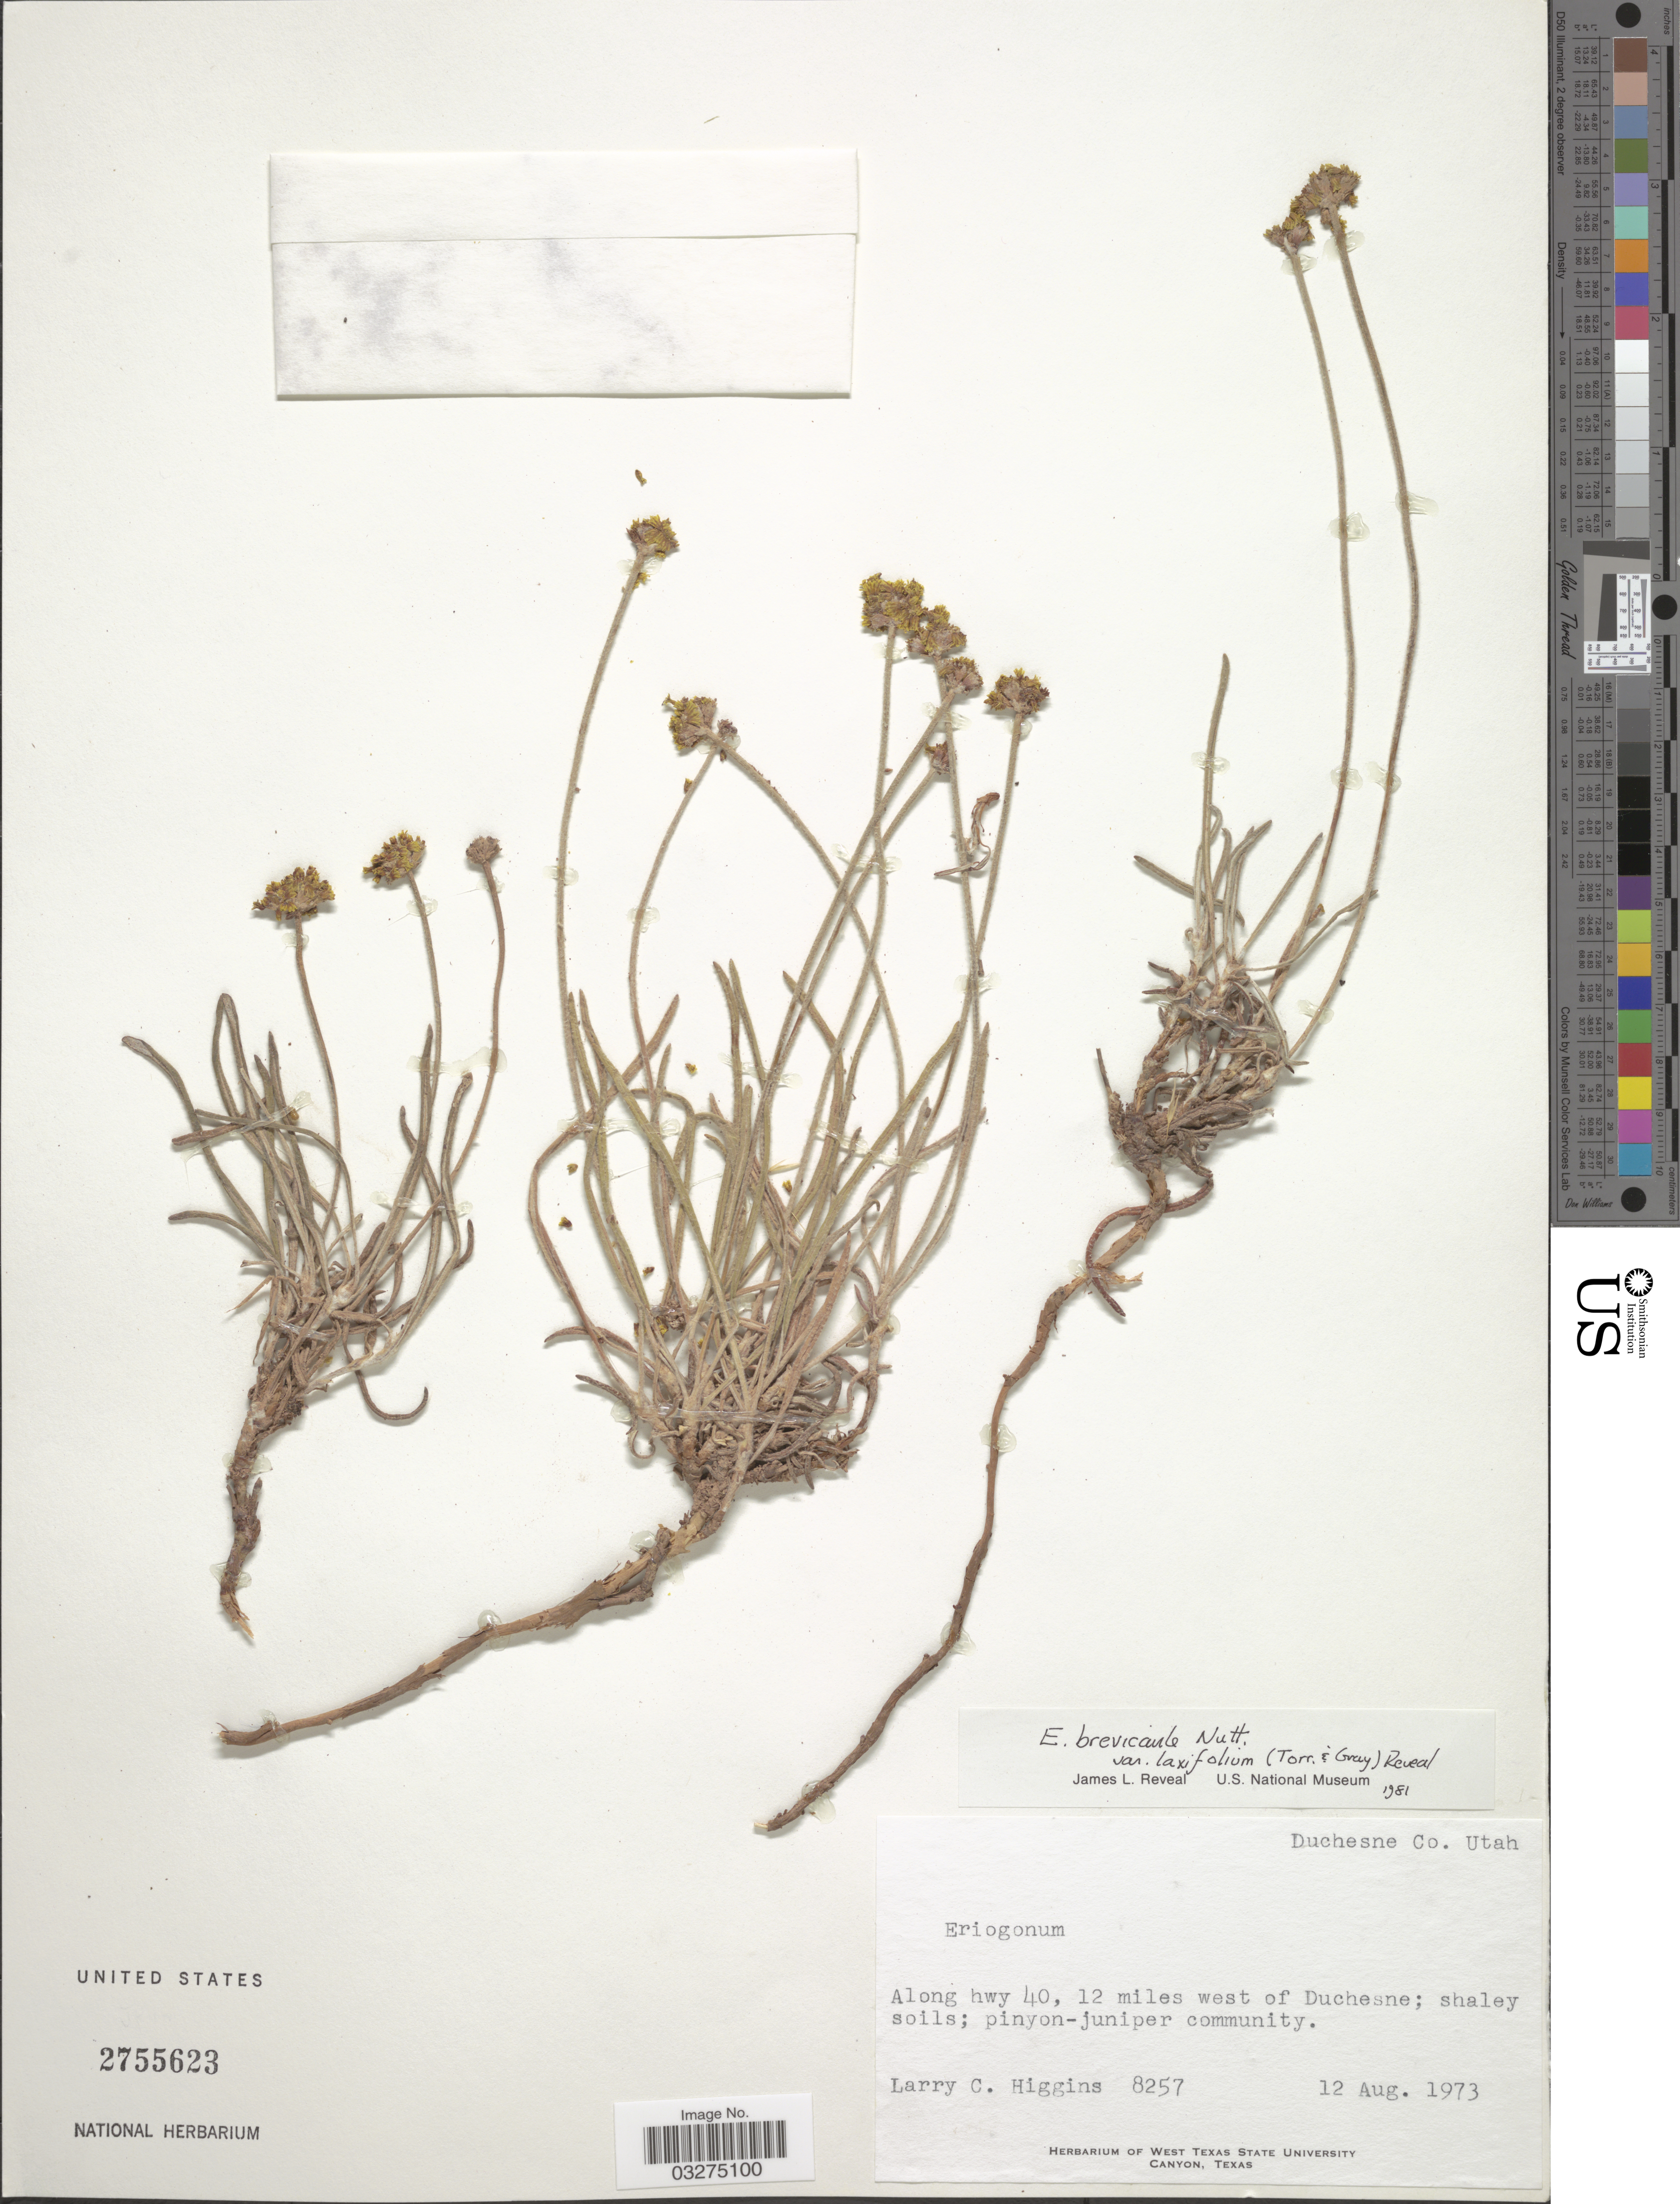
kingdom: Plantae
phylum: Tracheophyta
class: Magnoliopsida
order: Caryophyllales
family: Polygonaceae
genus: Eriogonum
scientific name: Eriogonum brevicaule var. laxifolium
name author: (Torr. & A. Gray) Reveal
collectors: L. Higgins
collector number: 8257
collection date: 1973-08-12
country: United States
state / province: Utah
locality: Duchesne Co., Along hwy 40, 12 miles west of Duchesne.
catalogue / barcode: US 2755623